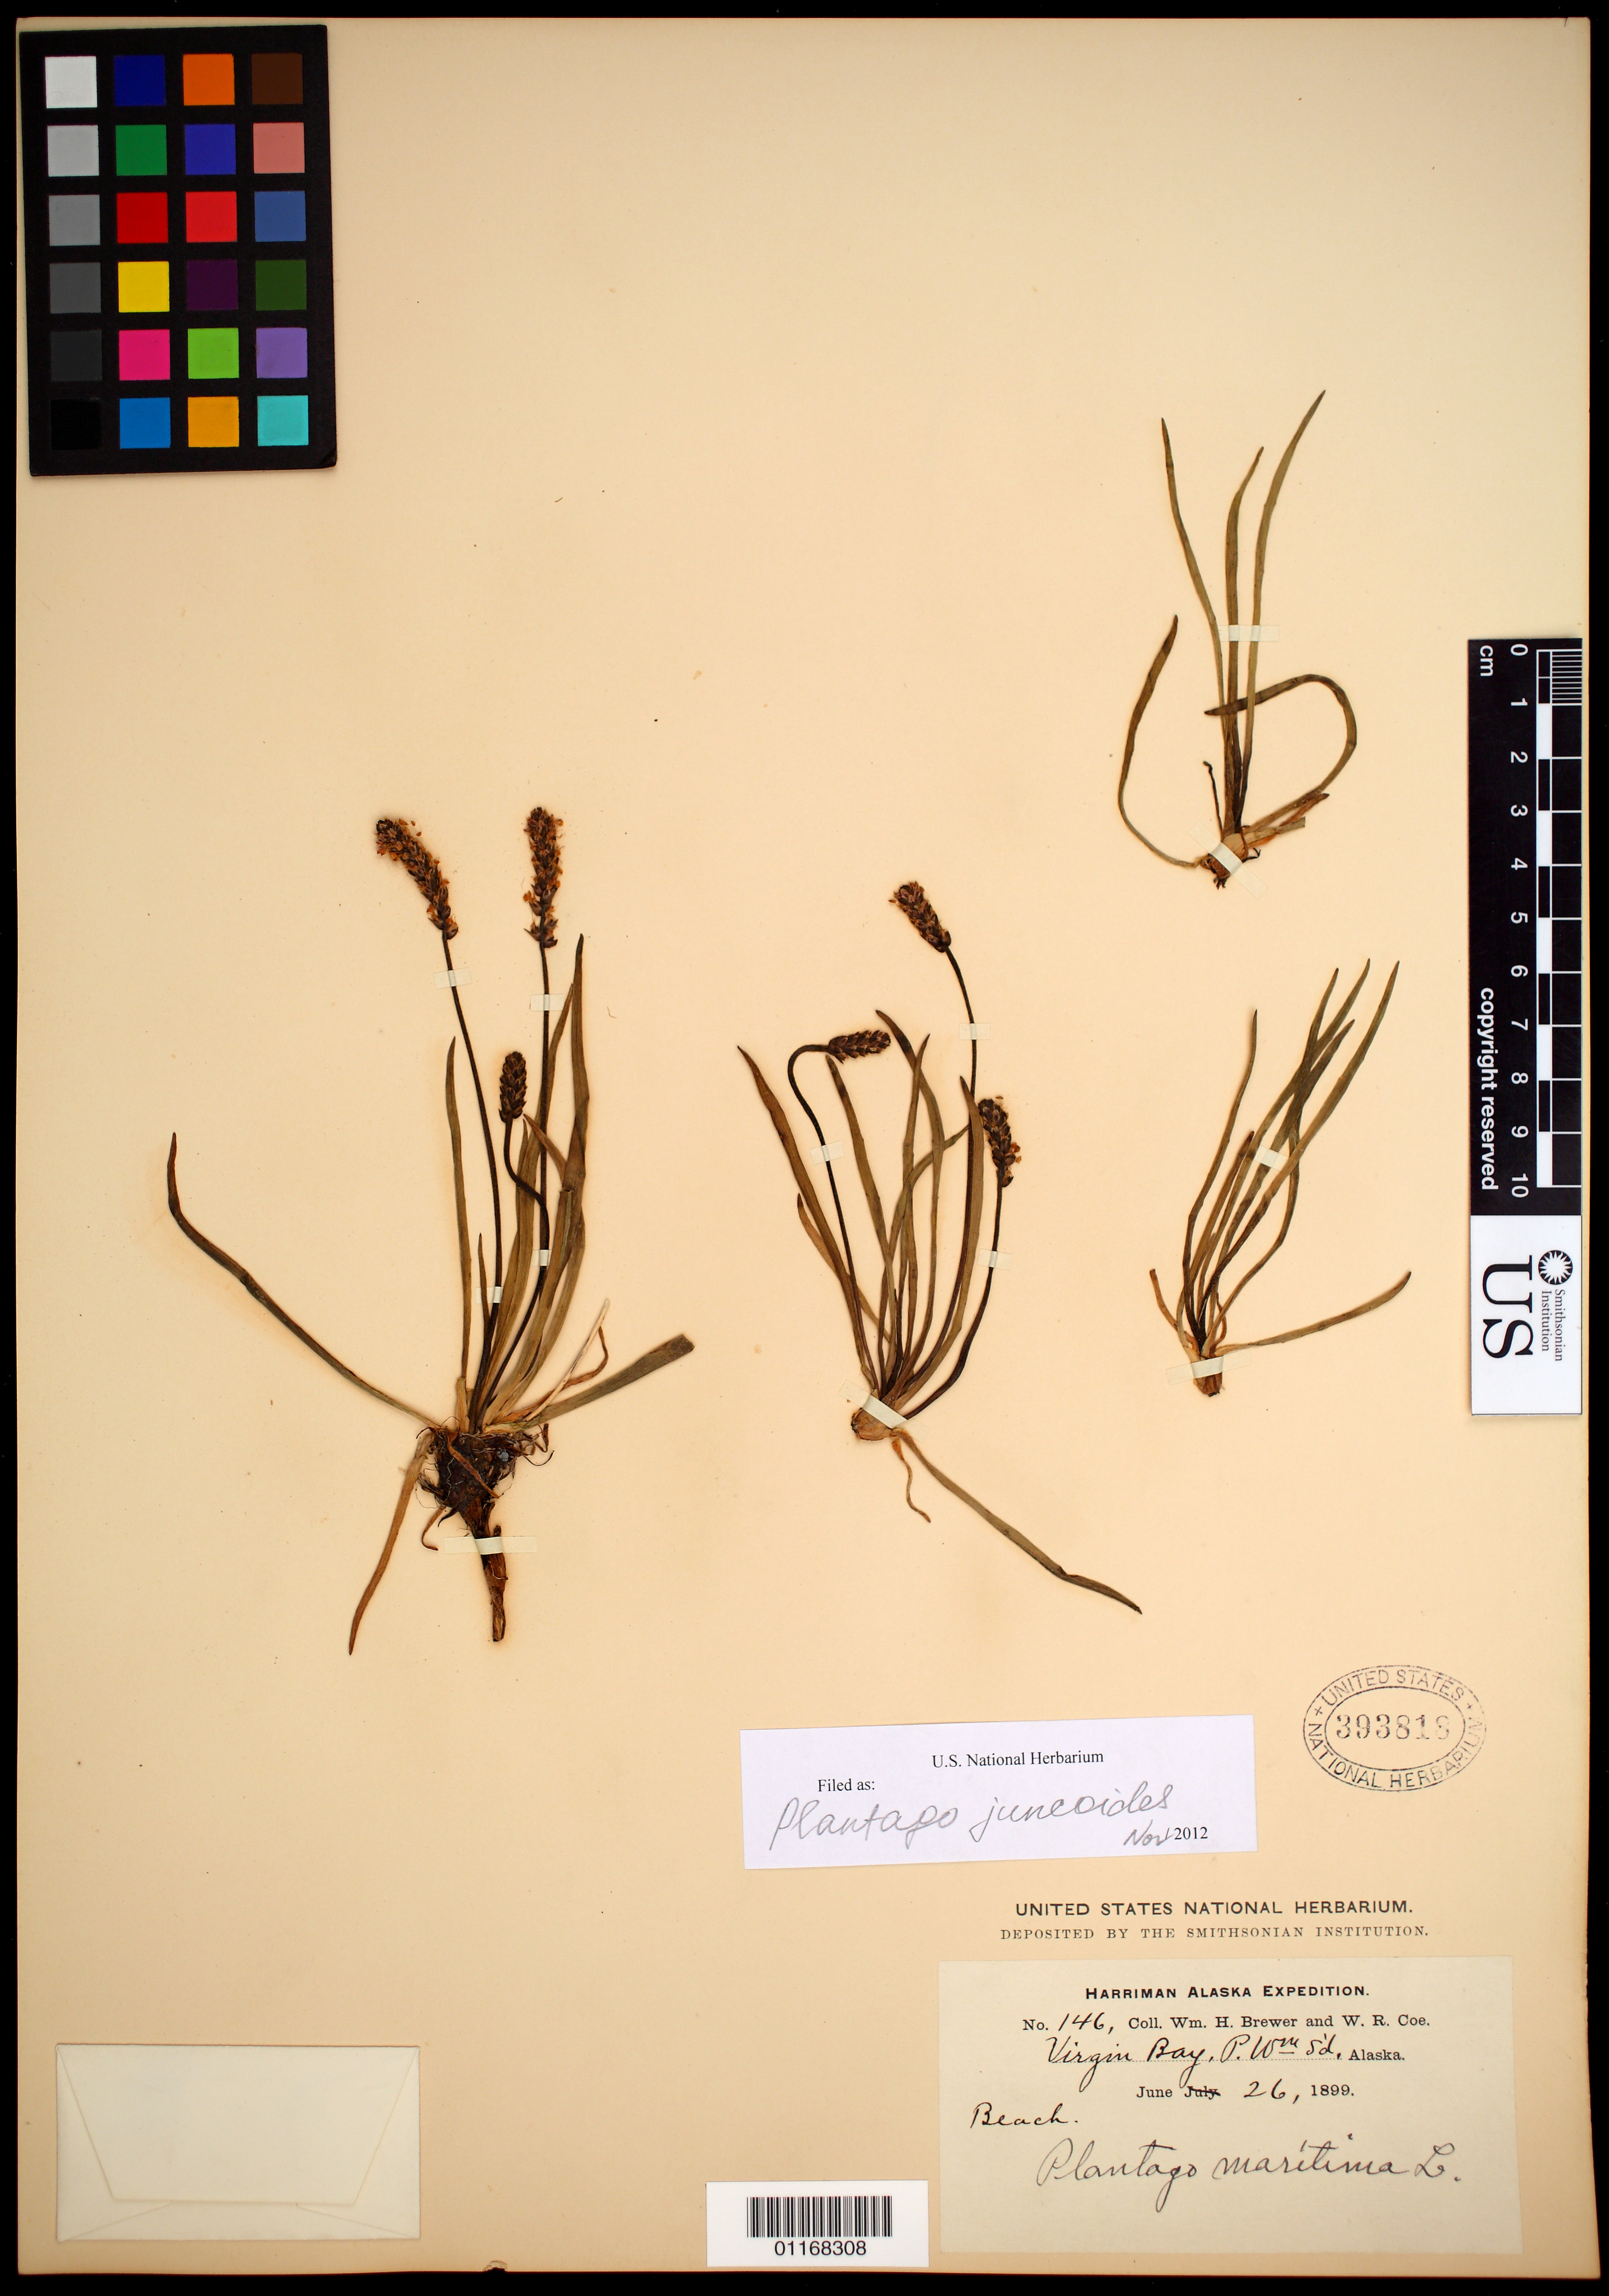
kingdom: Plantae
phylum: Tracheophyta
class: Magnoliopsida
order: Lamiales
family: Plantaginaceae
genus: Plantago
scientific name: Plantago maritima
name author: L.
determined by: Shipunov, Alexey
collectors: W. H. Brewer & W. Coe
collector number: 146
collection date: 1899-06-26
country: United States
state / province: Alaska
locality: Virgin Bay, Prince William Sound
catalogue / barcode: US 393818